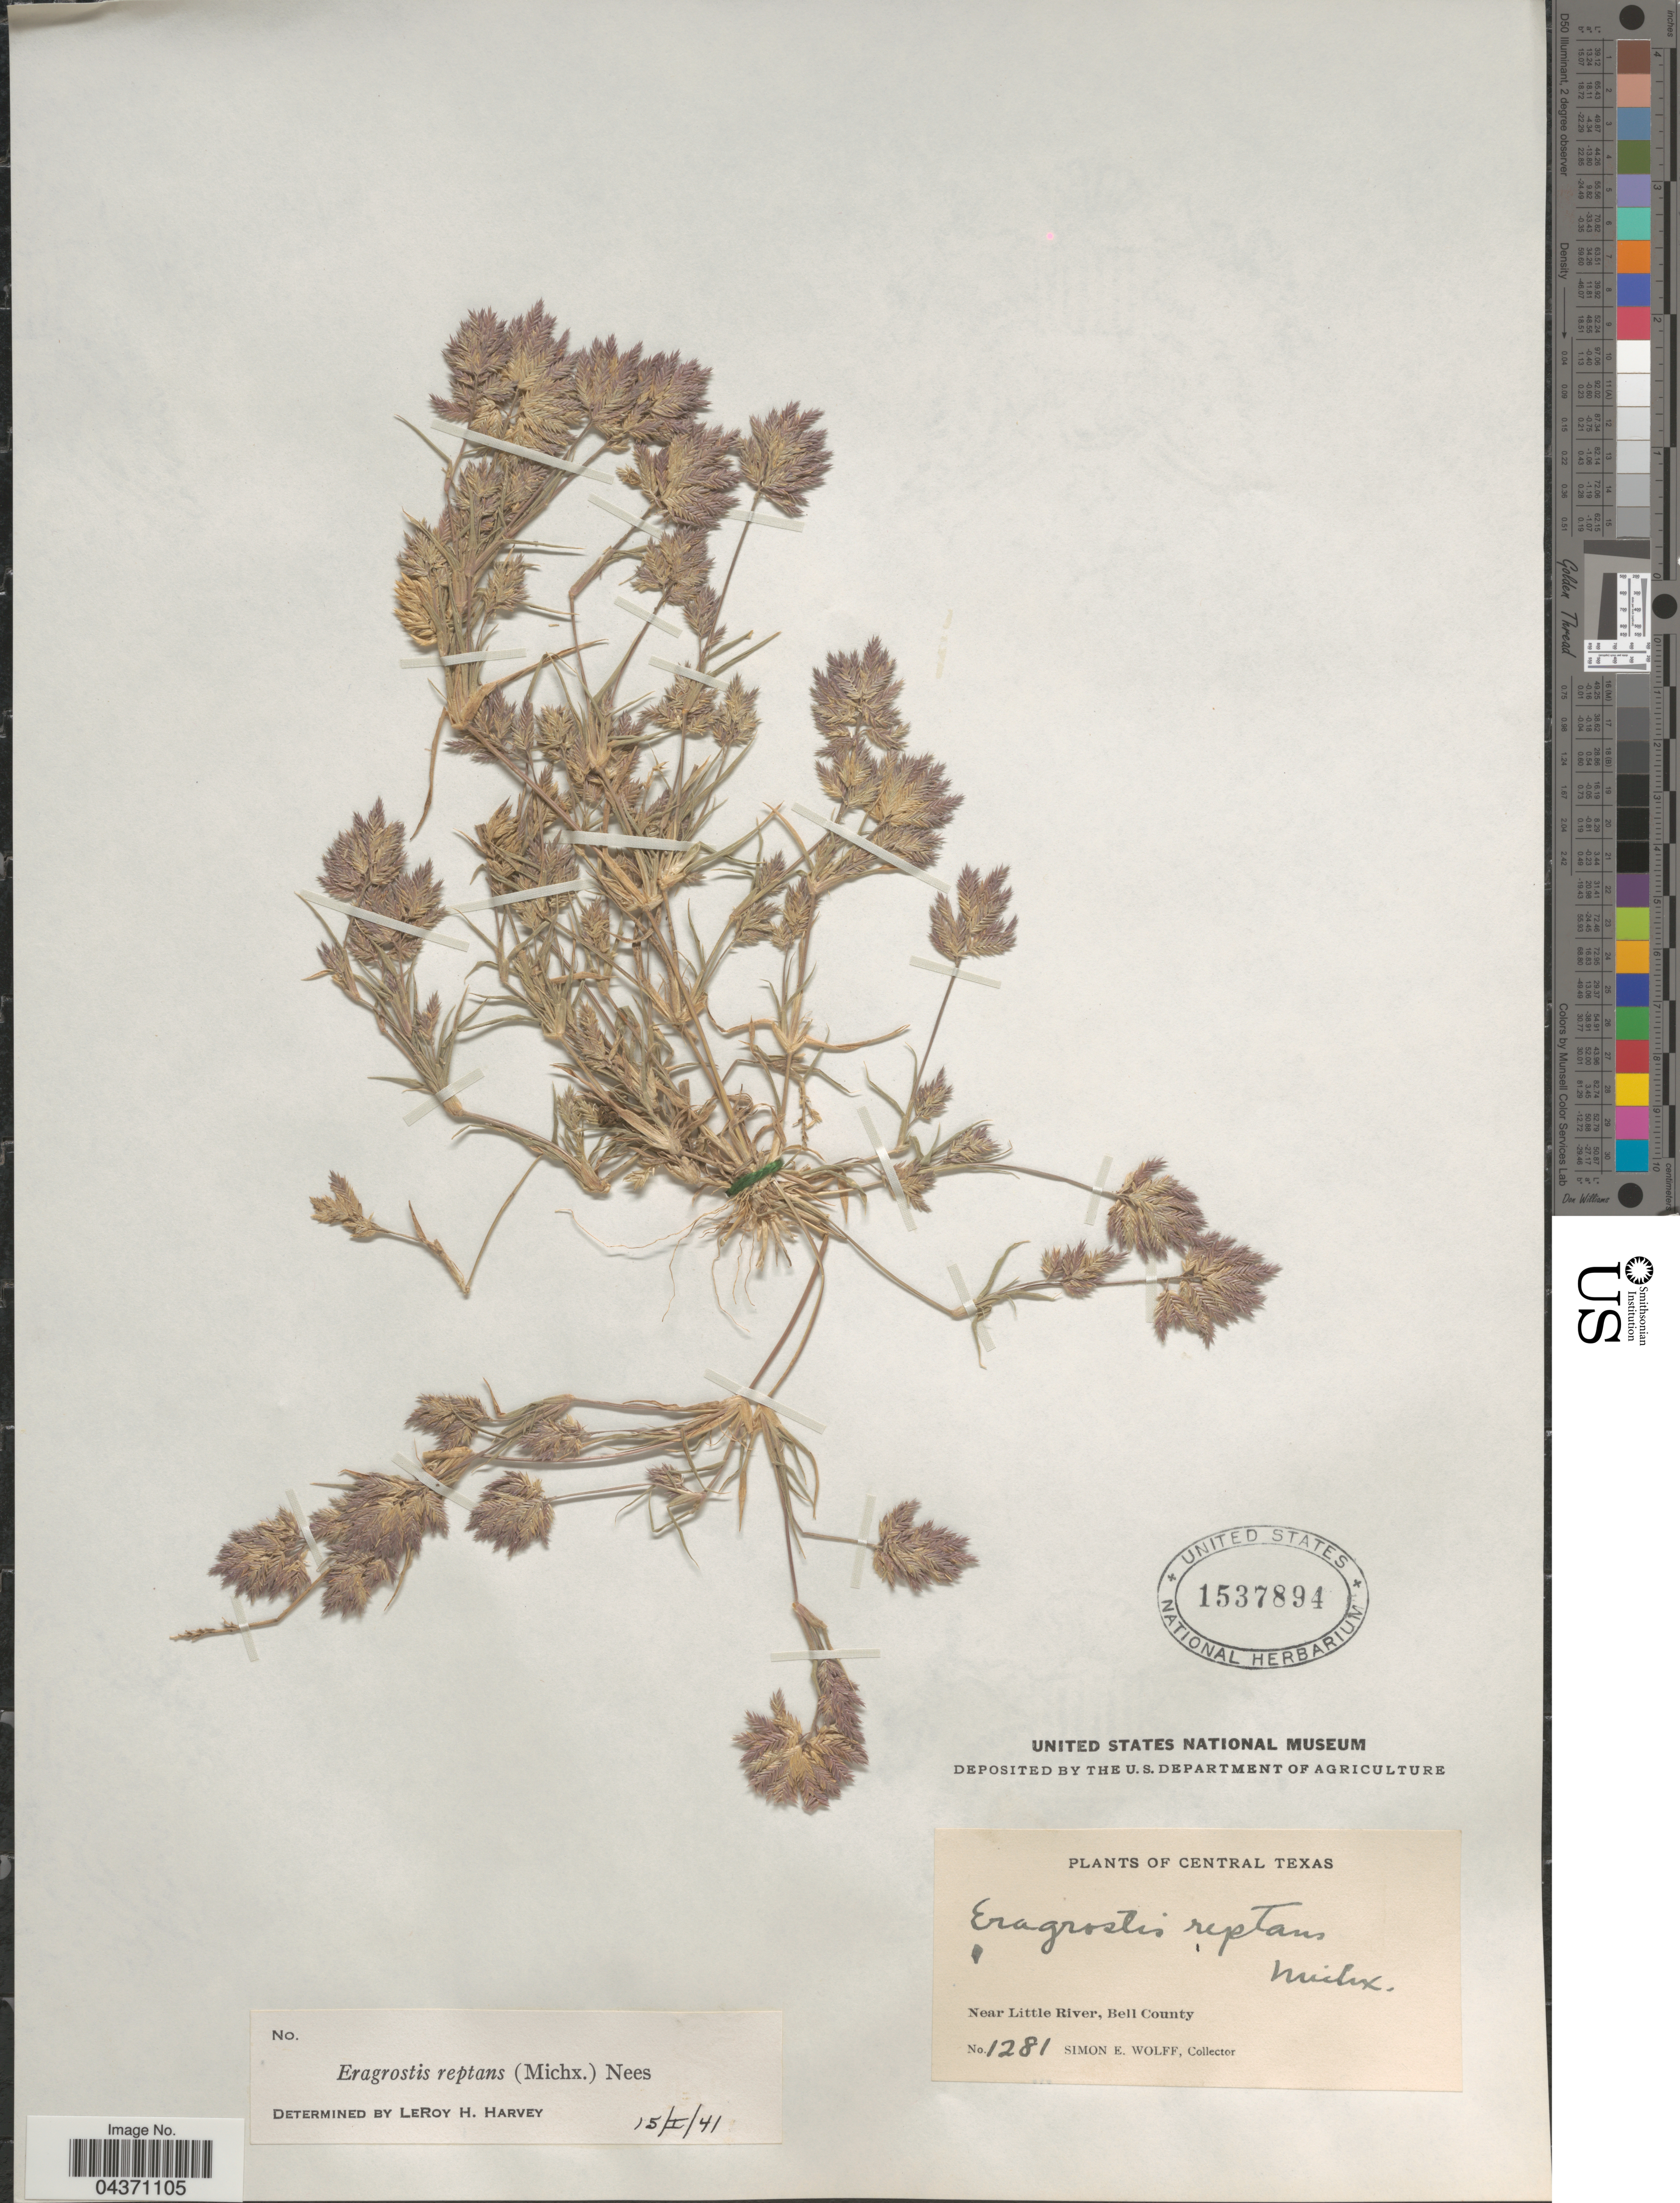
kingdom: Plantae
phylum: Tracheophyta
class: Liliopsida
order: Poales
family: Poaceae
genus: Eragrostis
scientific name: Eragrostis reptans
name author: (Michx.) Nees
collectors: S. E. Wolff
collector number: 1281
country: United States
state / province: Texas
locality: Central Texas. Near Little River, Bell County.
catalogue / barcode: US 1537894